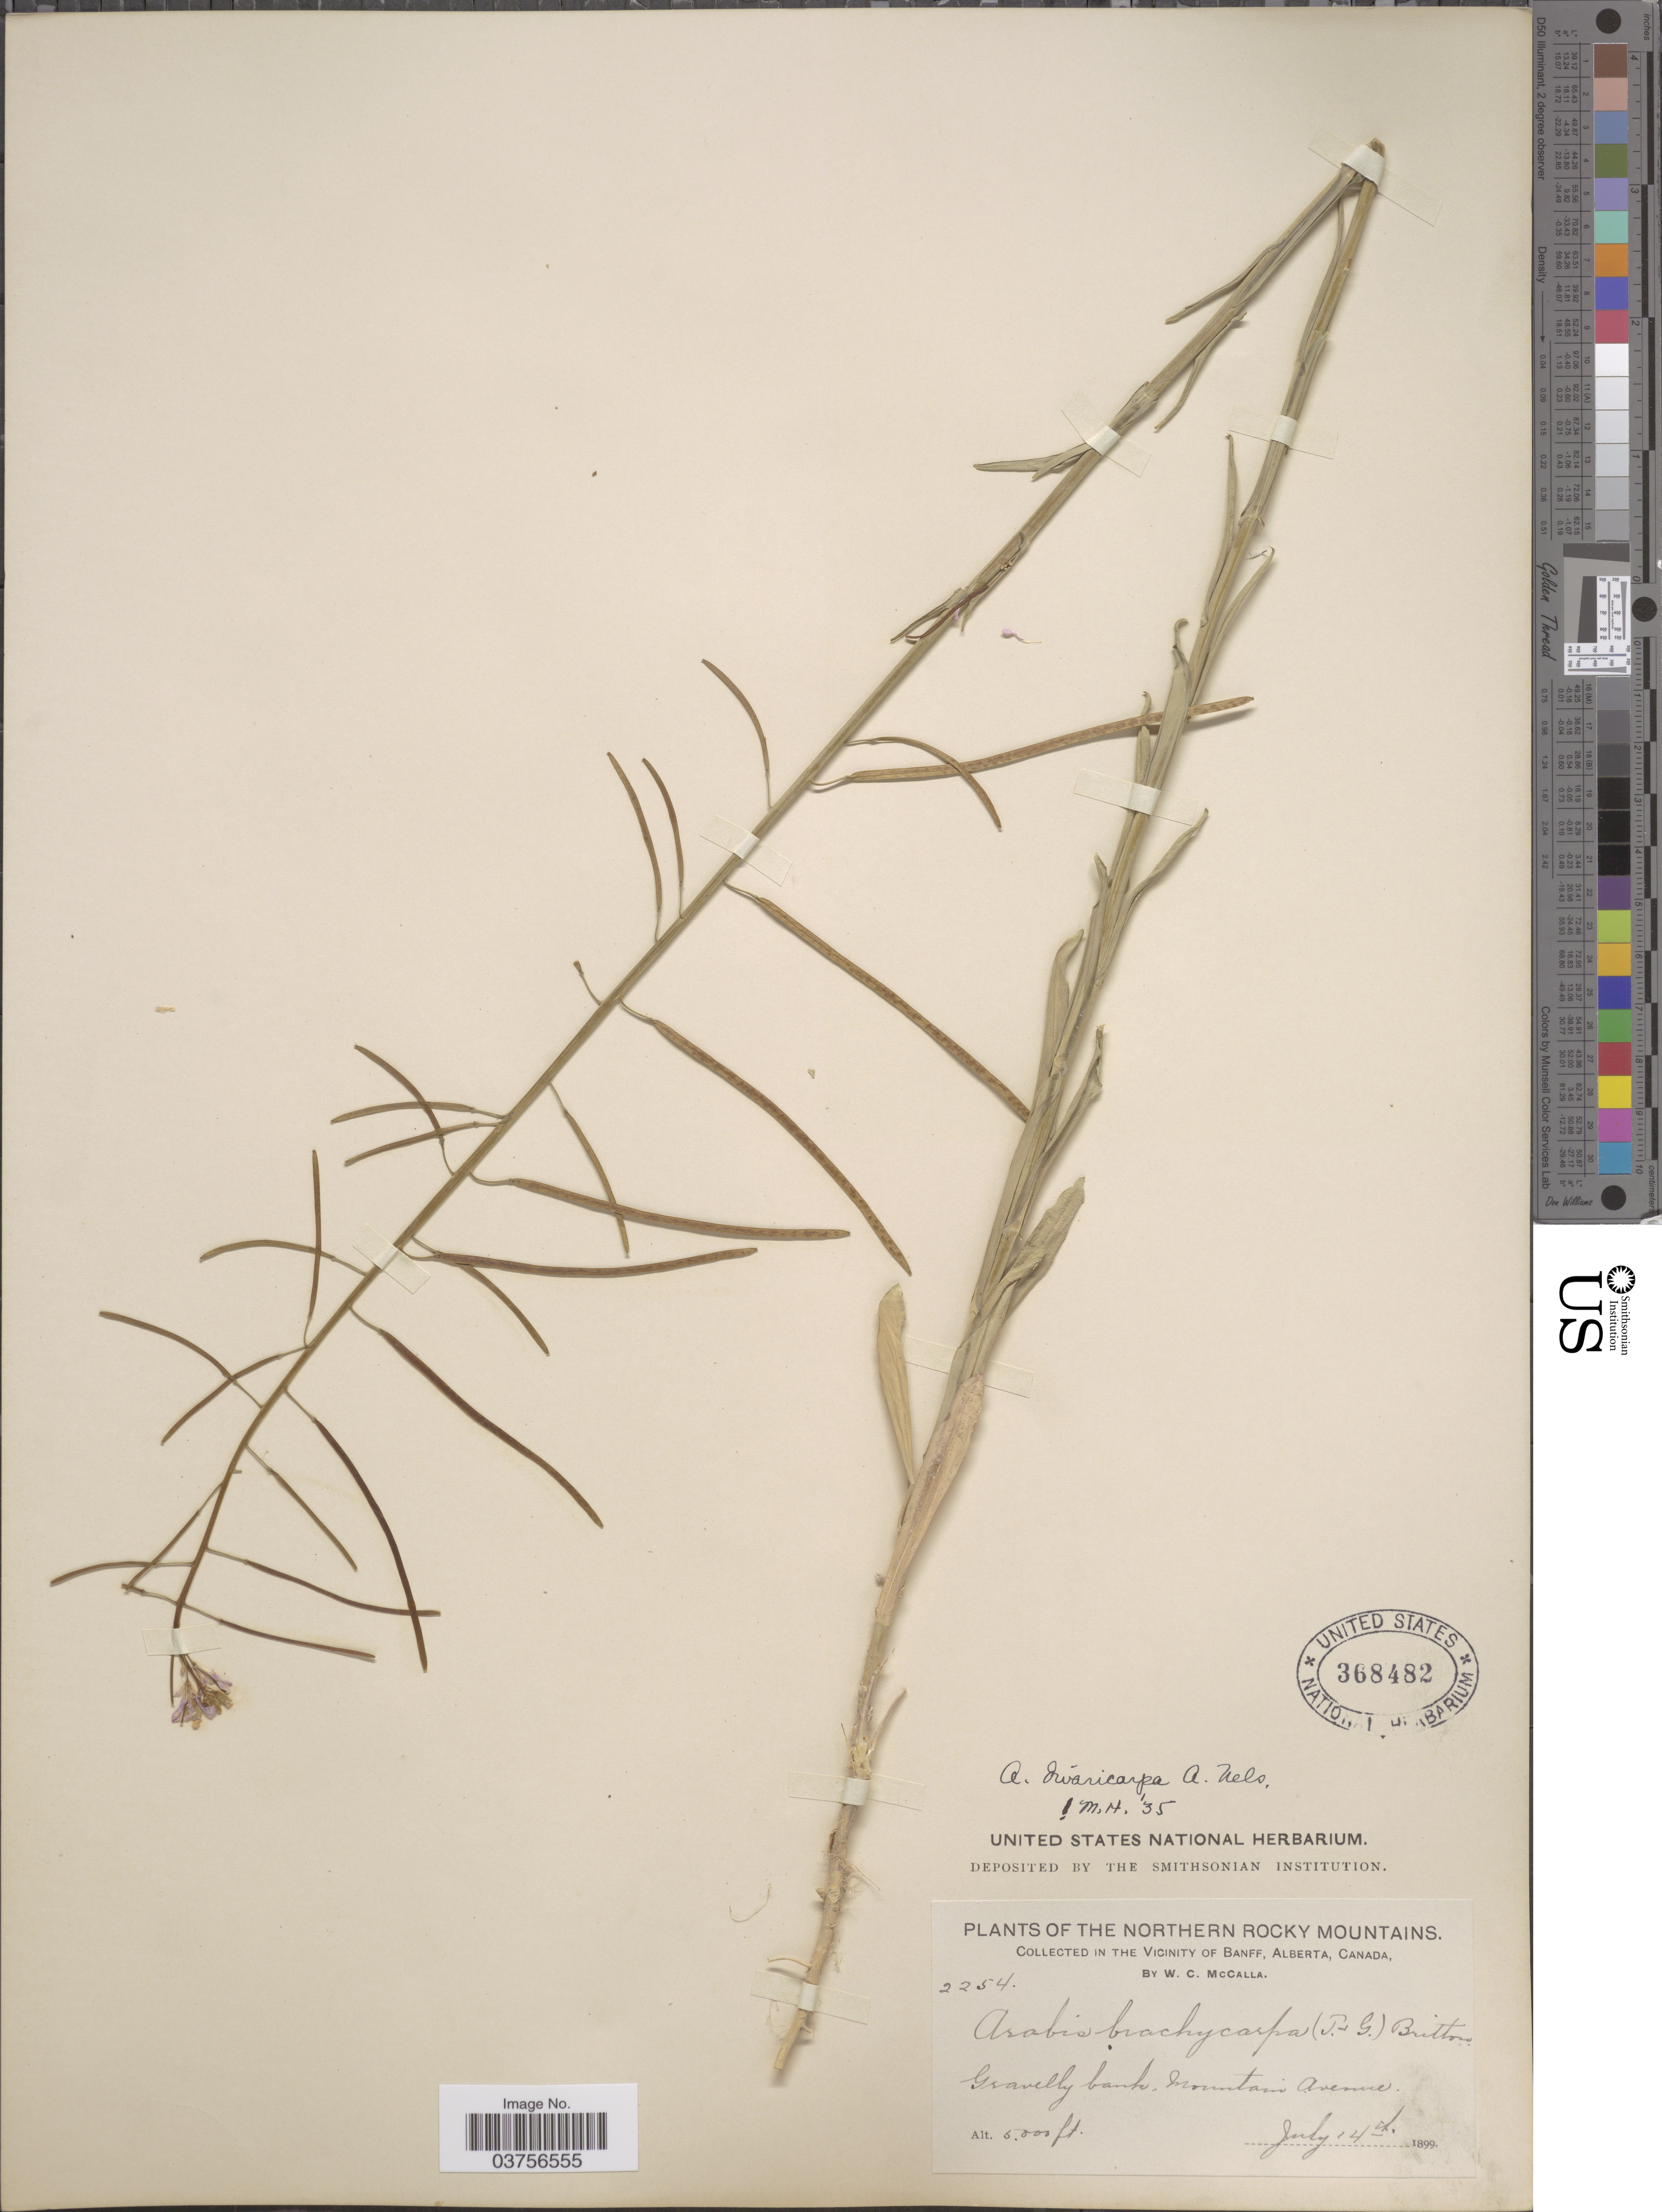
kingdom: Plantae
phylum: Tracheophyta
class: Magnoliopsida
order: Brassicales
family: Brassicaceae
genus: Arabis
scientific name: Arabis divaricarpa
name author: A. Nelson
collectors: W. McCalla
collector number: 2254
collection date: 1899-07-14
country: Canada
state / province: Alberta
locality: The Northern Rocky Mountains. Vicinity of Banff. Mountain Avenue.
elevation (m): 1524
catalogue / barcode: US 368482